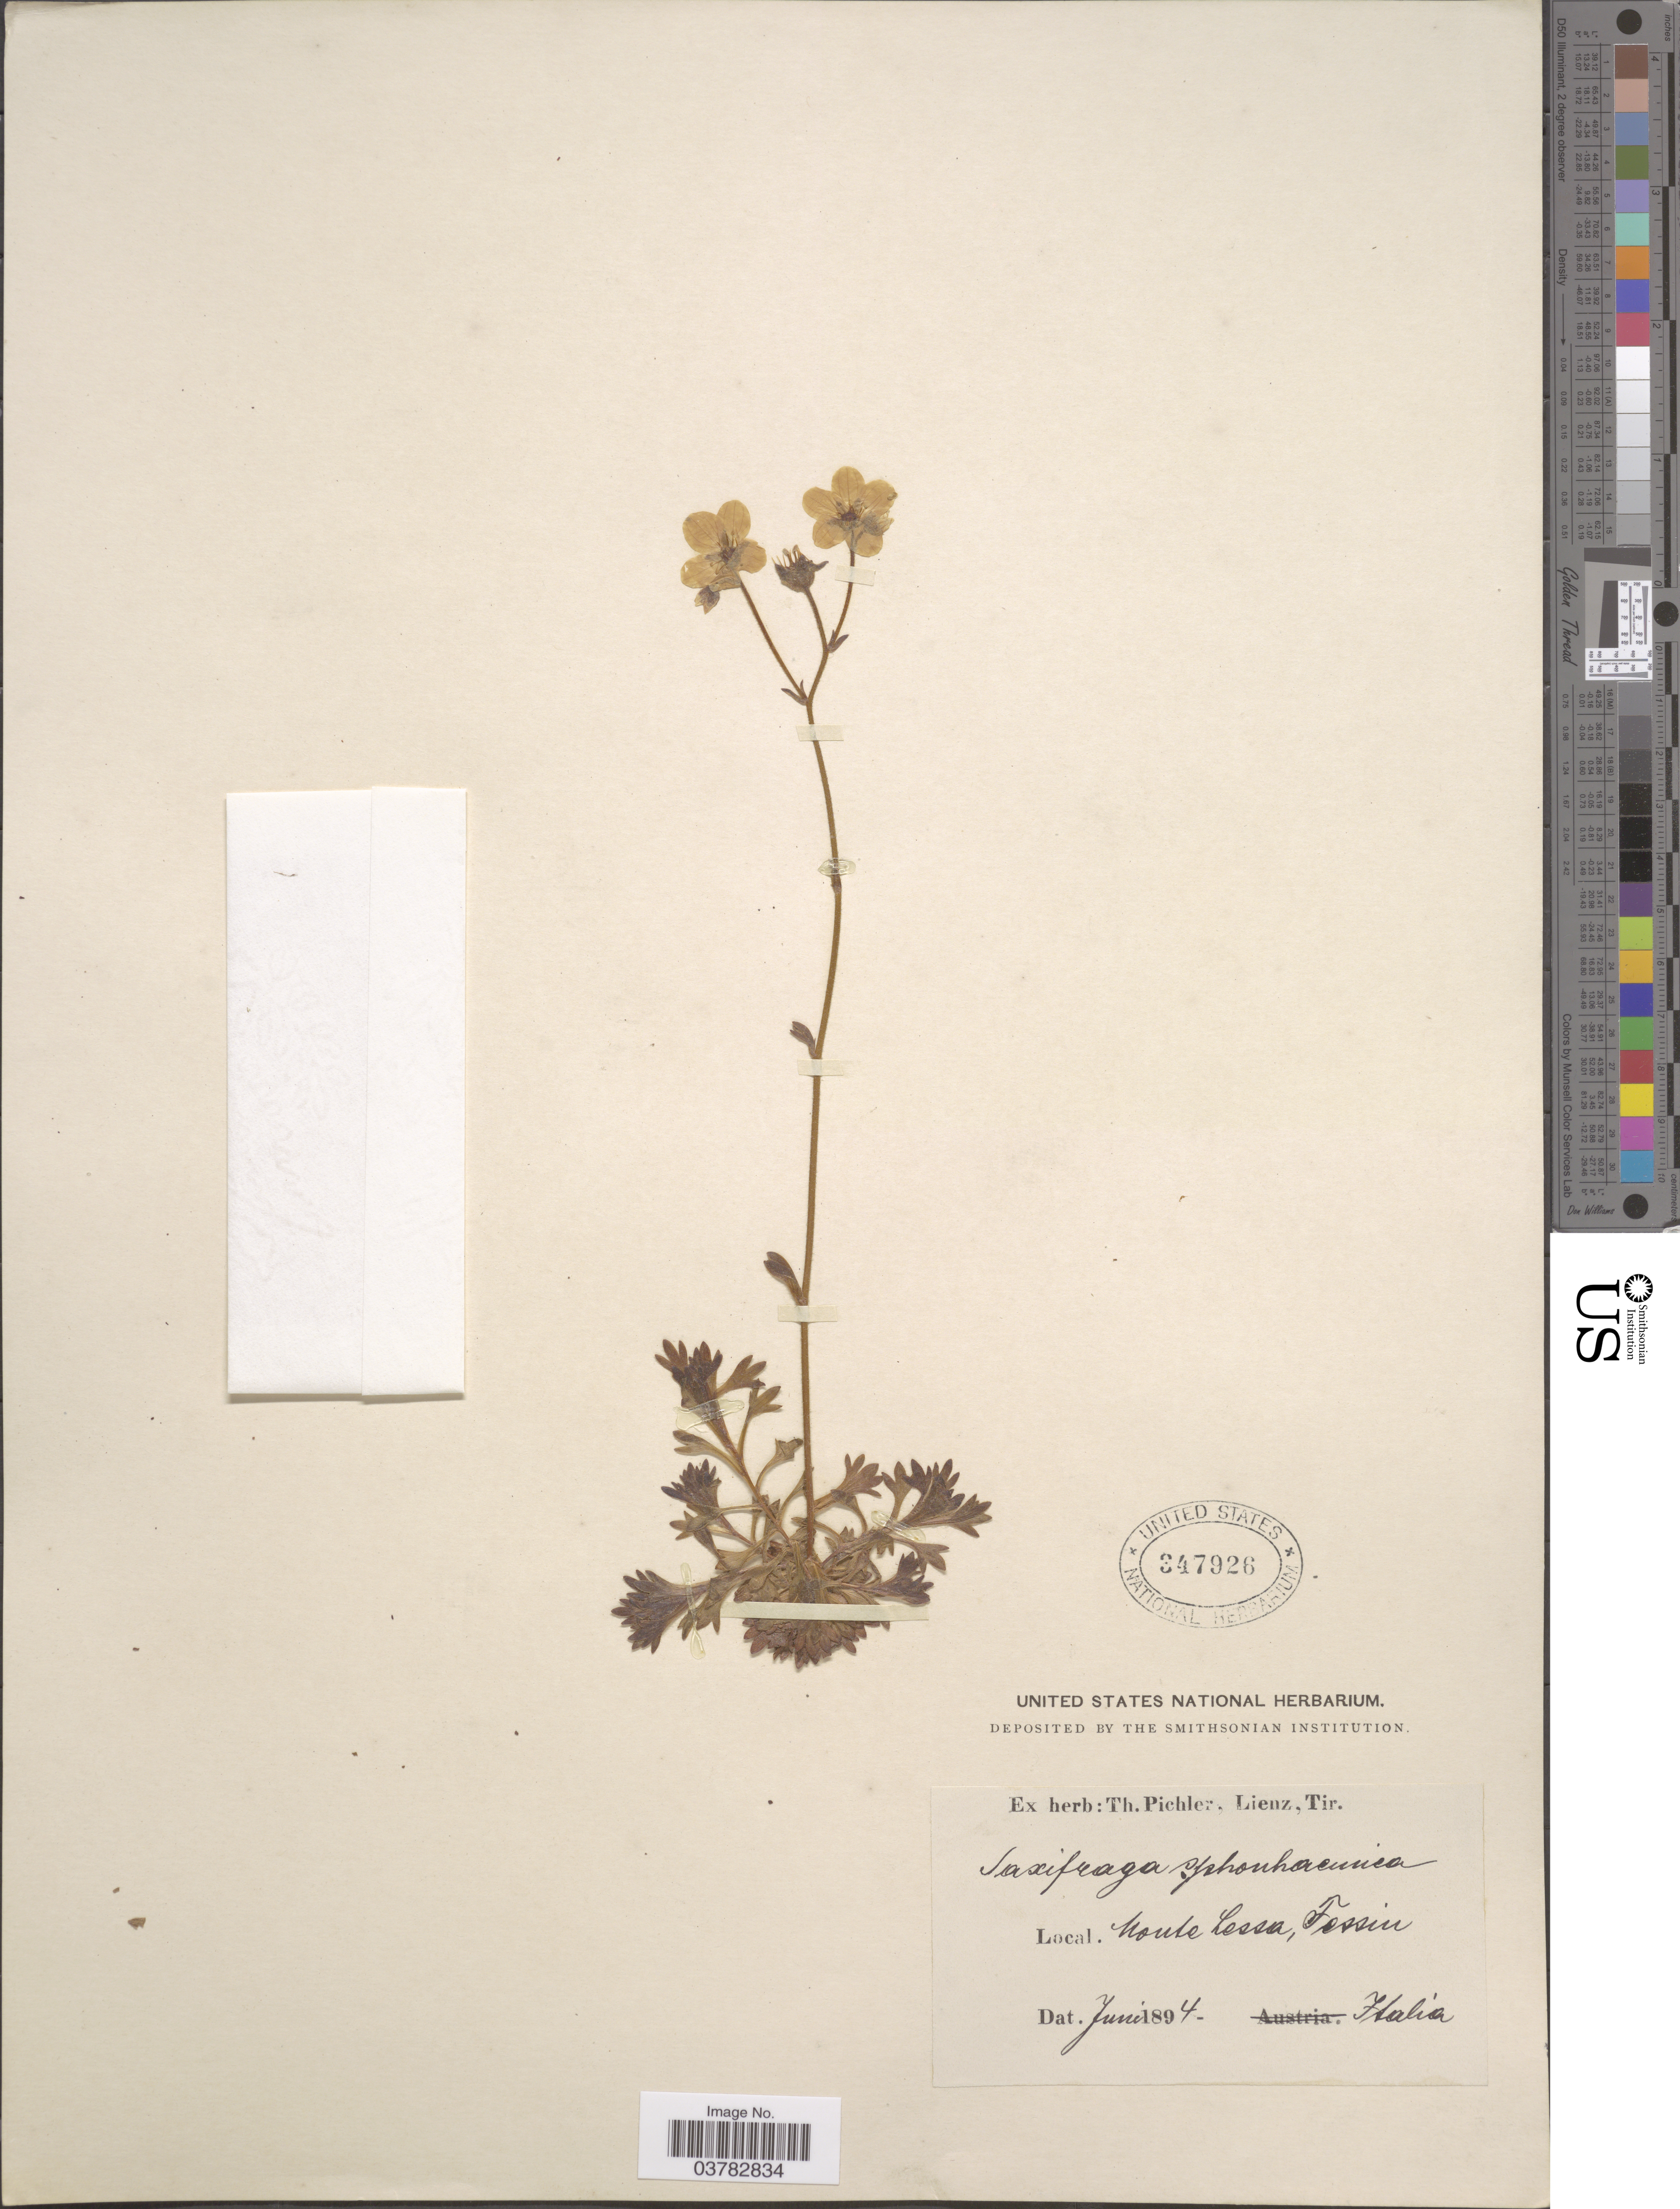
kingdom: Plantae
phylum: Tracheophyta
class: Magnoliopsida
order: Saxifragales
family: Saxifragaceae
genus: Saxifraga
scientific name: Saxifraga sponhemica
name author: C.C. Gmel.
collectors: ex herb. T. Pichler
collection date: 1894-06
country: Italy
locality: Monte Lessa, Fessin.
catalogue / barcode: US 347926